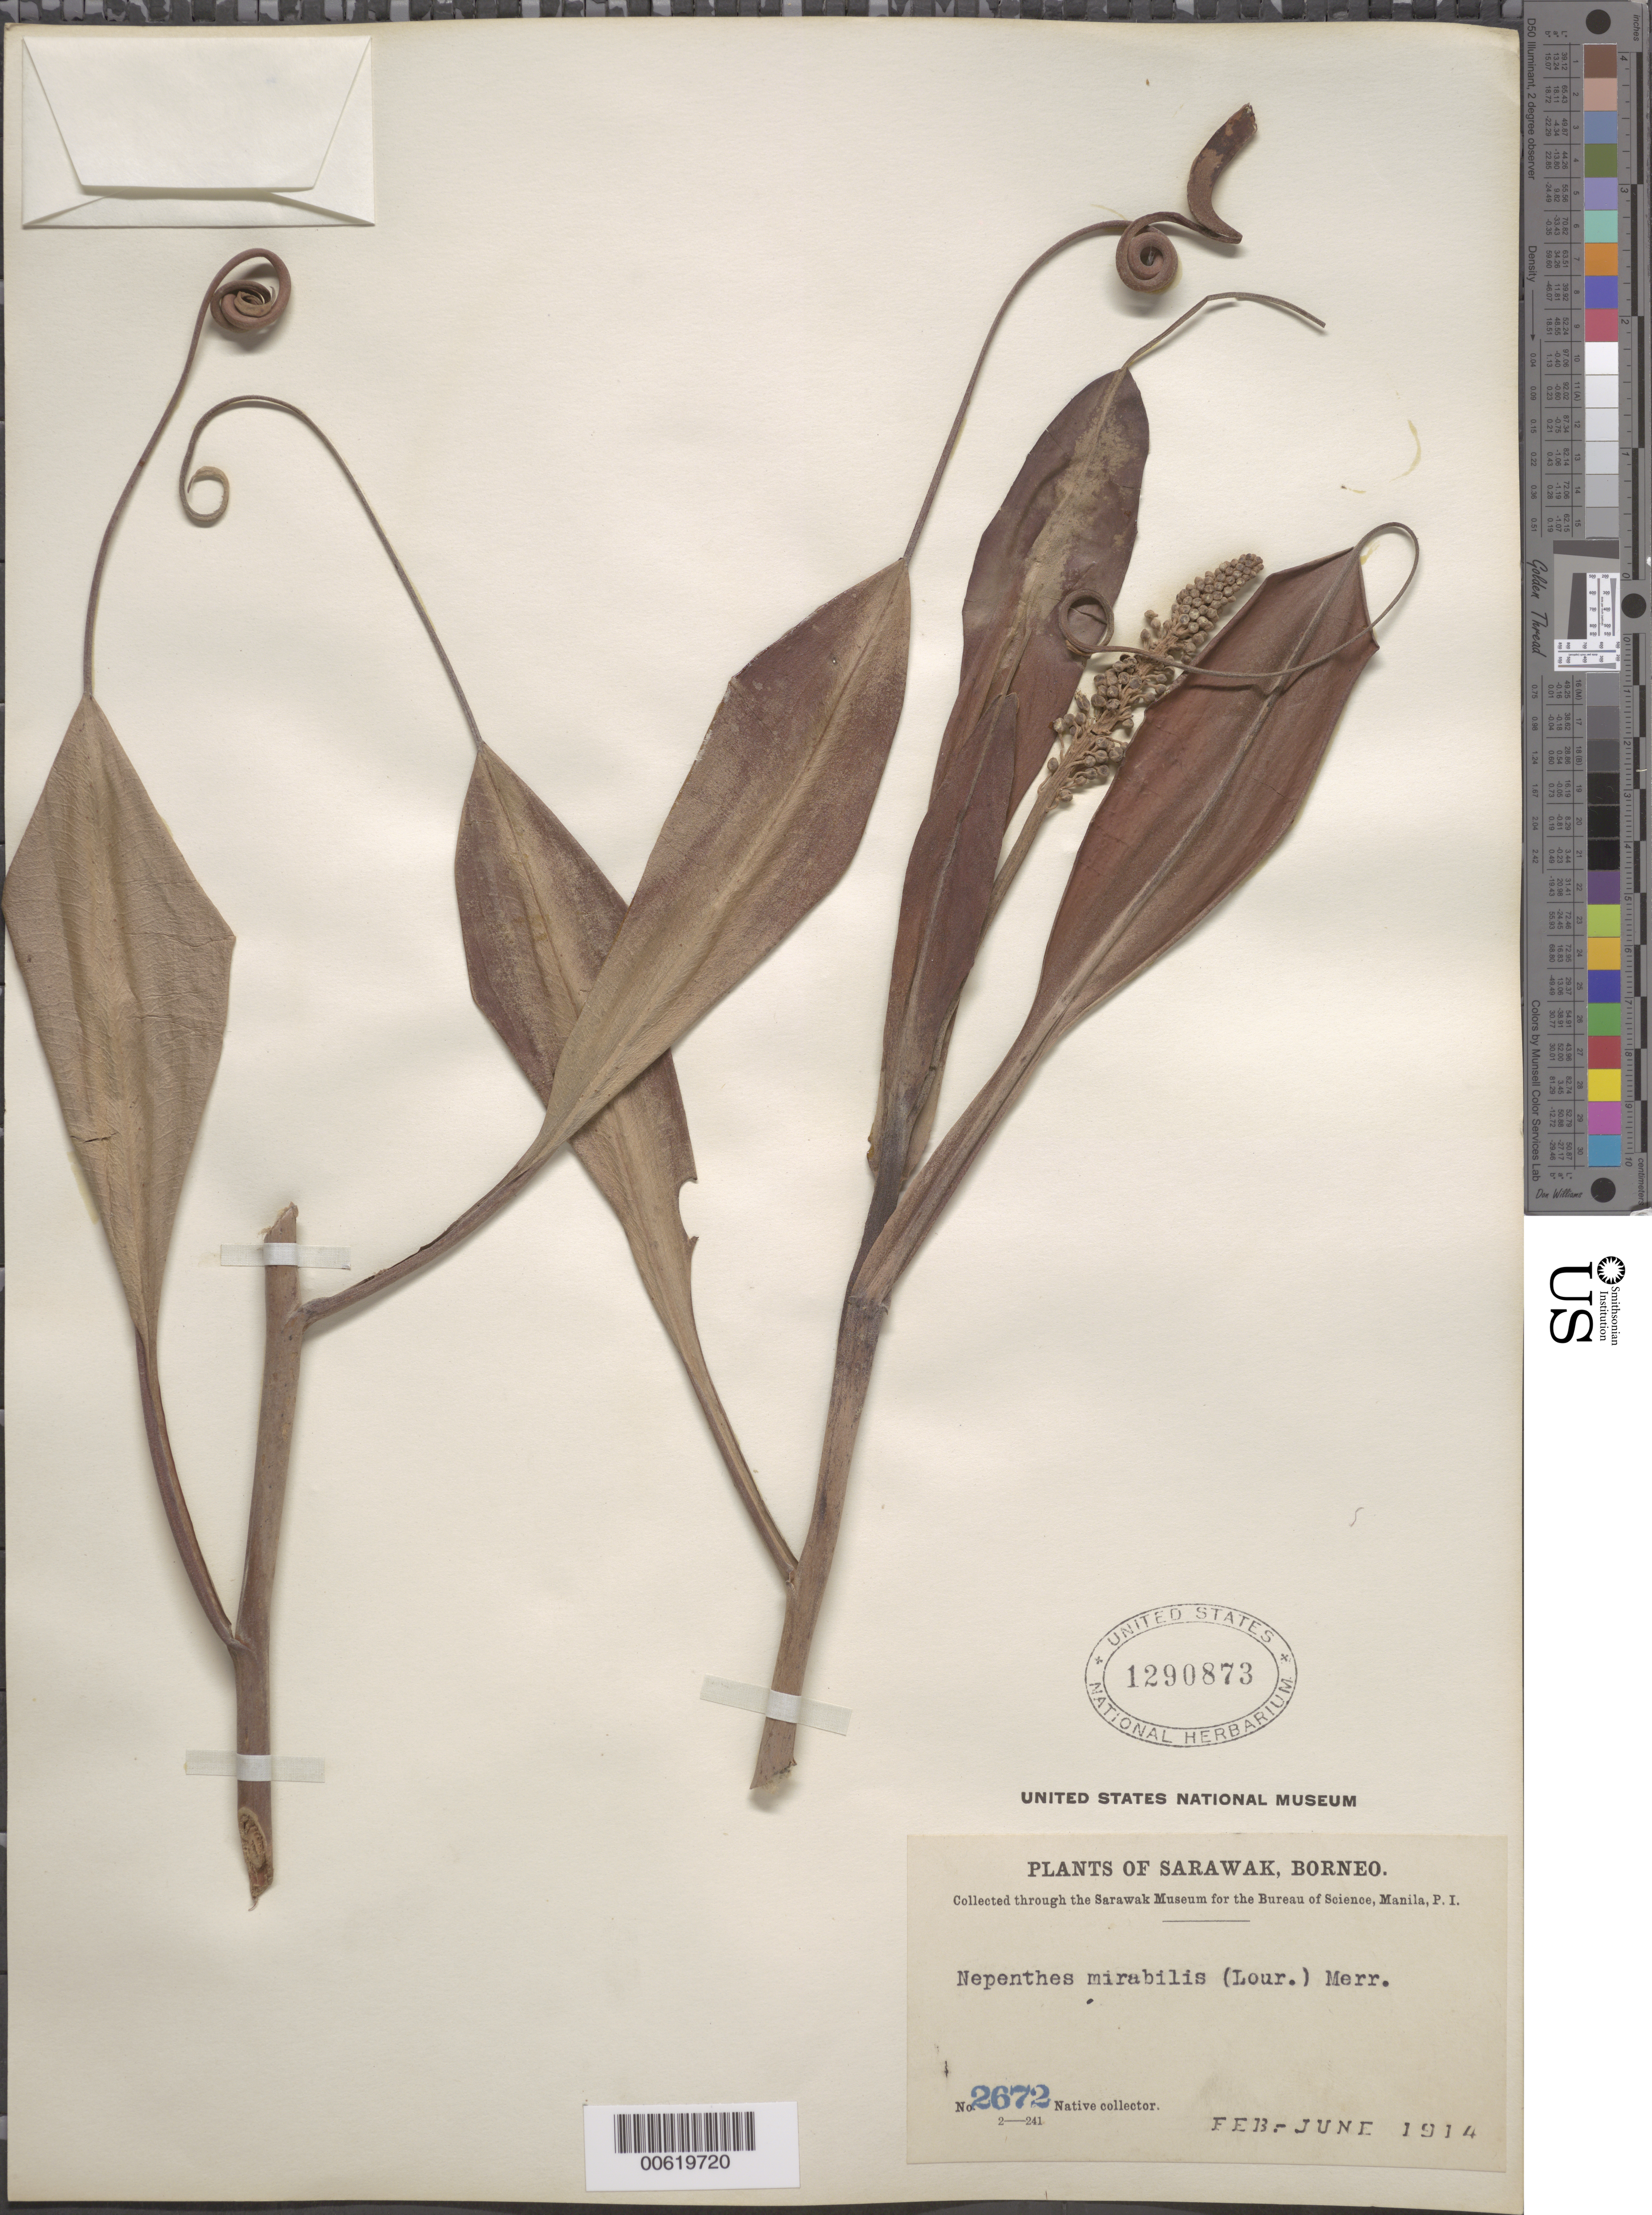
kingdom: Plantae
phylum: Tracheophyta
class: Magnoliopsida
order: Caryophyllales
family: Nepenthaceae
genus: Nepenthes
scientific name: Nepenthes mirabilis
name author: (Lour.) Druce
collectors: Native collector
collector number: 2672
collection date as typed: Feb 1914 to -- Jun 1914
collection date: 1914-02/1914-06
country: Malaysia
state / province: Sarawak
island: Borneo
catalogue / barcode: US 1290873